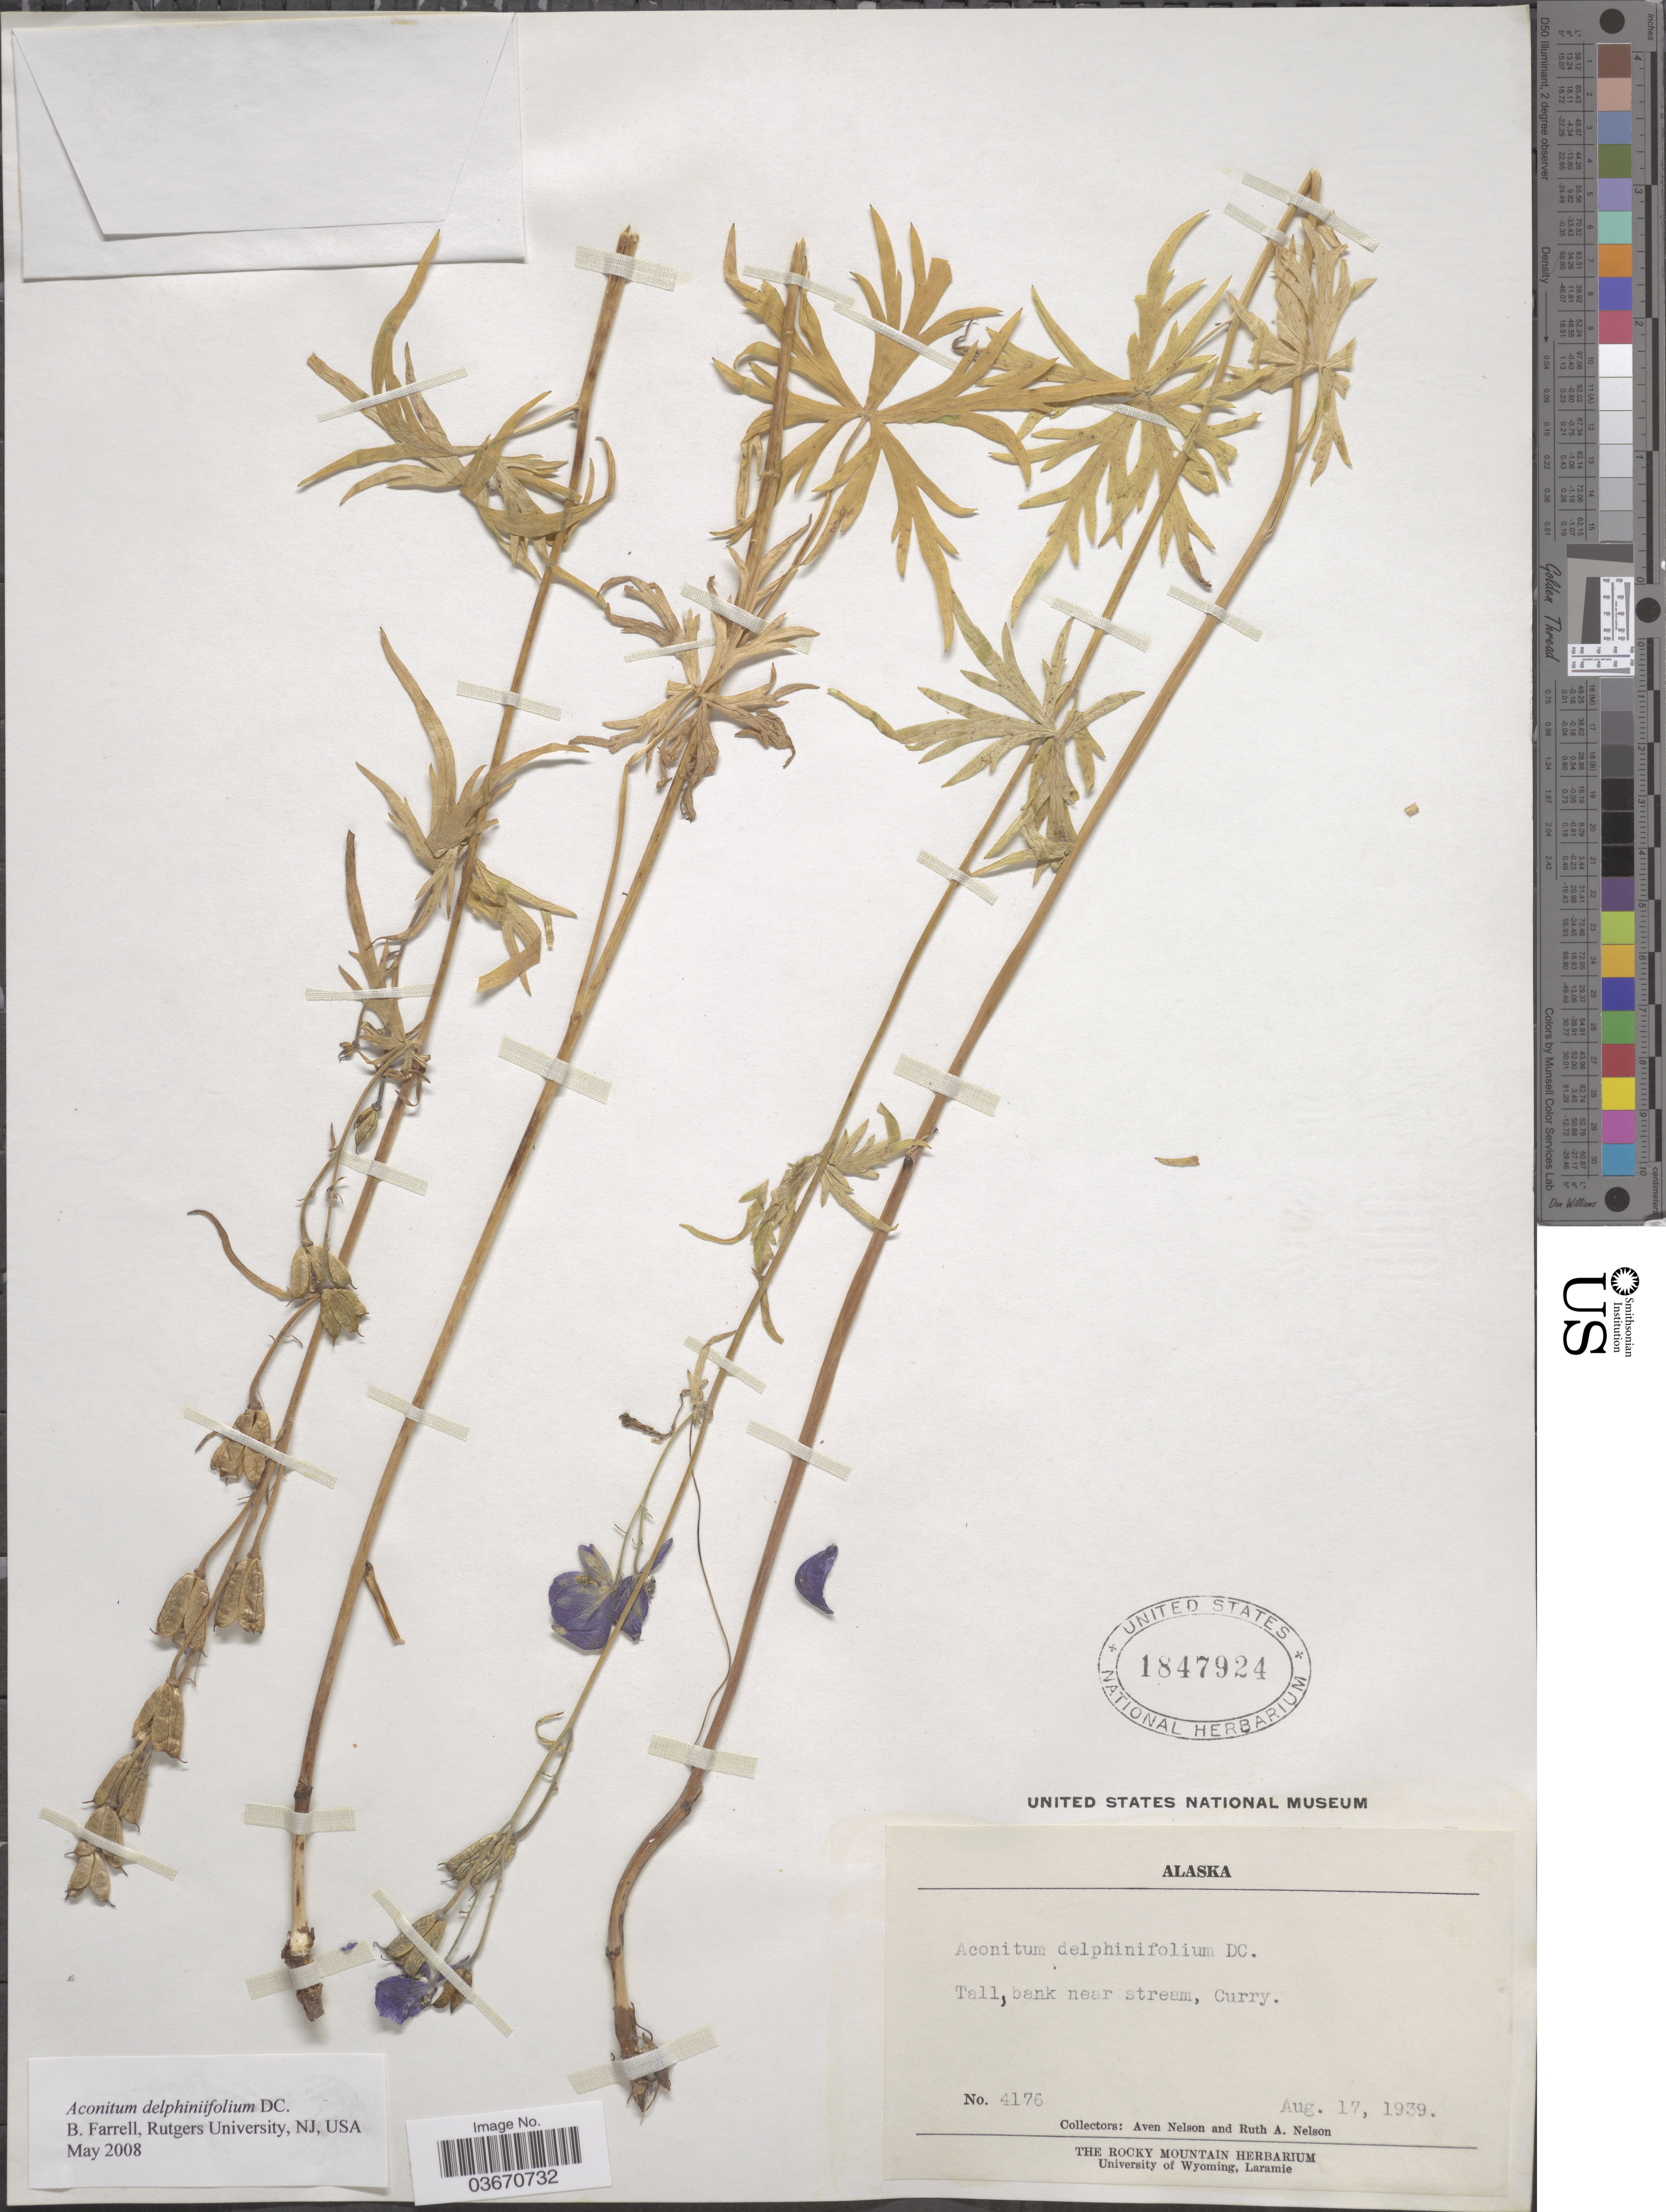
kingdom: Plantae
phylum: Tracheophyta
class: Magnoliopsida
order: Ranunculales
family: Ranunculaceae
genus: Aconitum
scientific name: Aconitum delphinifolium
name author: DC.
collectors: A. Nelson & R. A. Nelson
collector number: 4176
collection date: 1939-08-17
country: United States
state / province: Alaska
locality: Tall, bank near stream, Curry.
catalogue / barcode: US 1847924